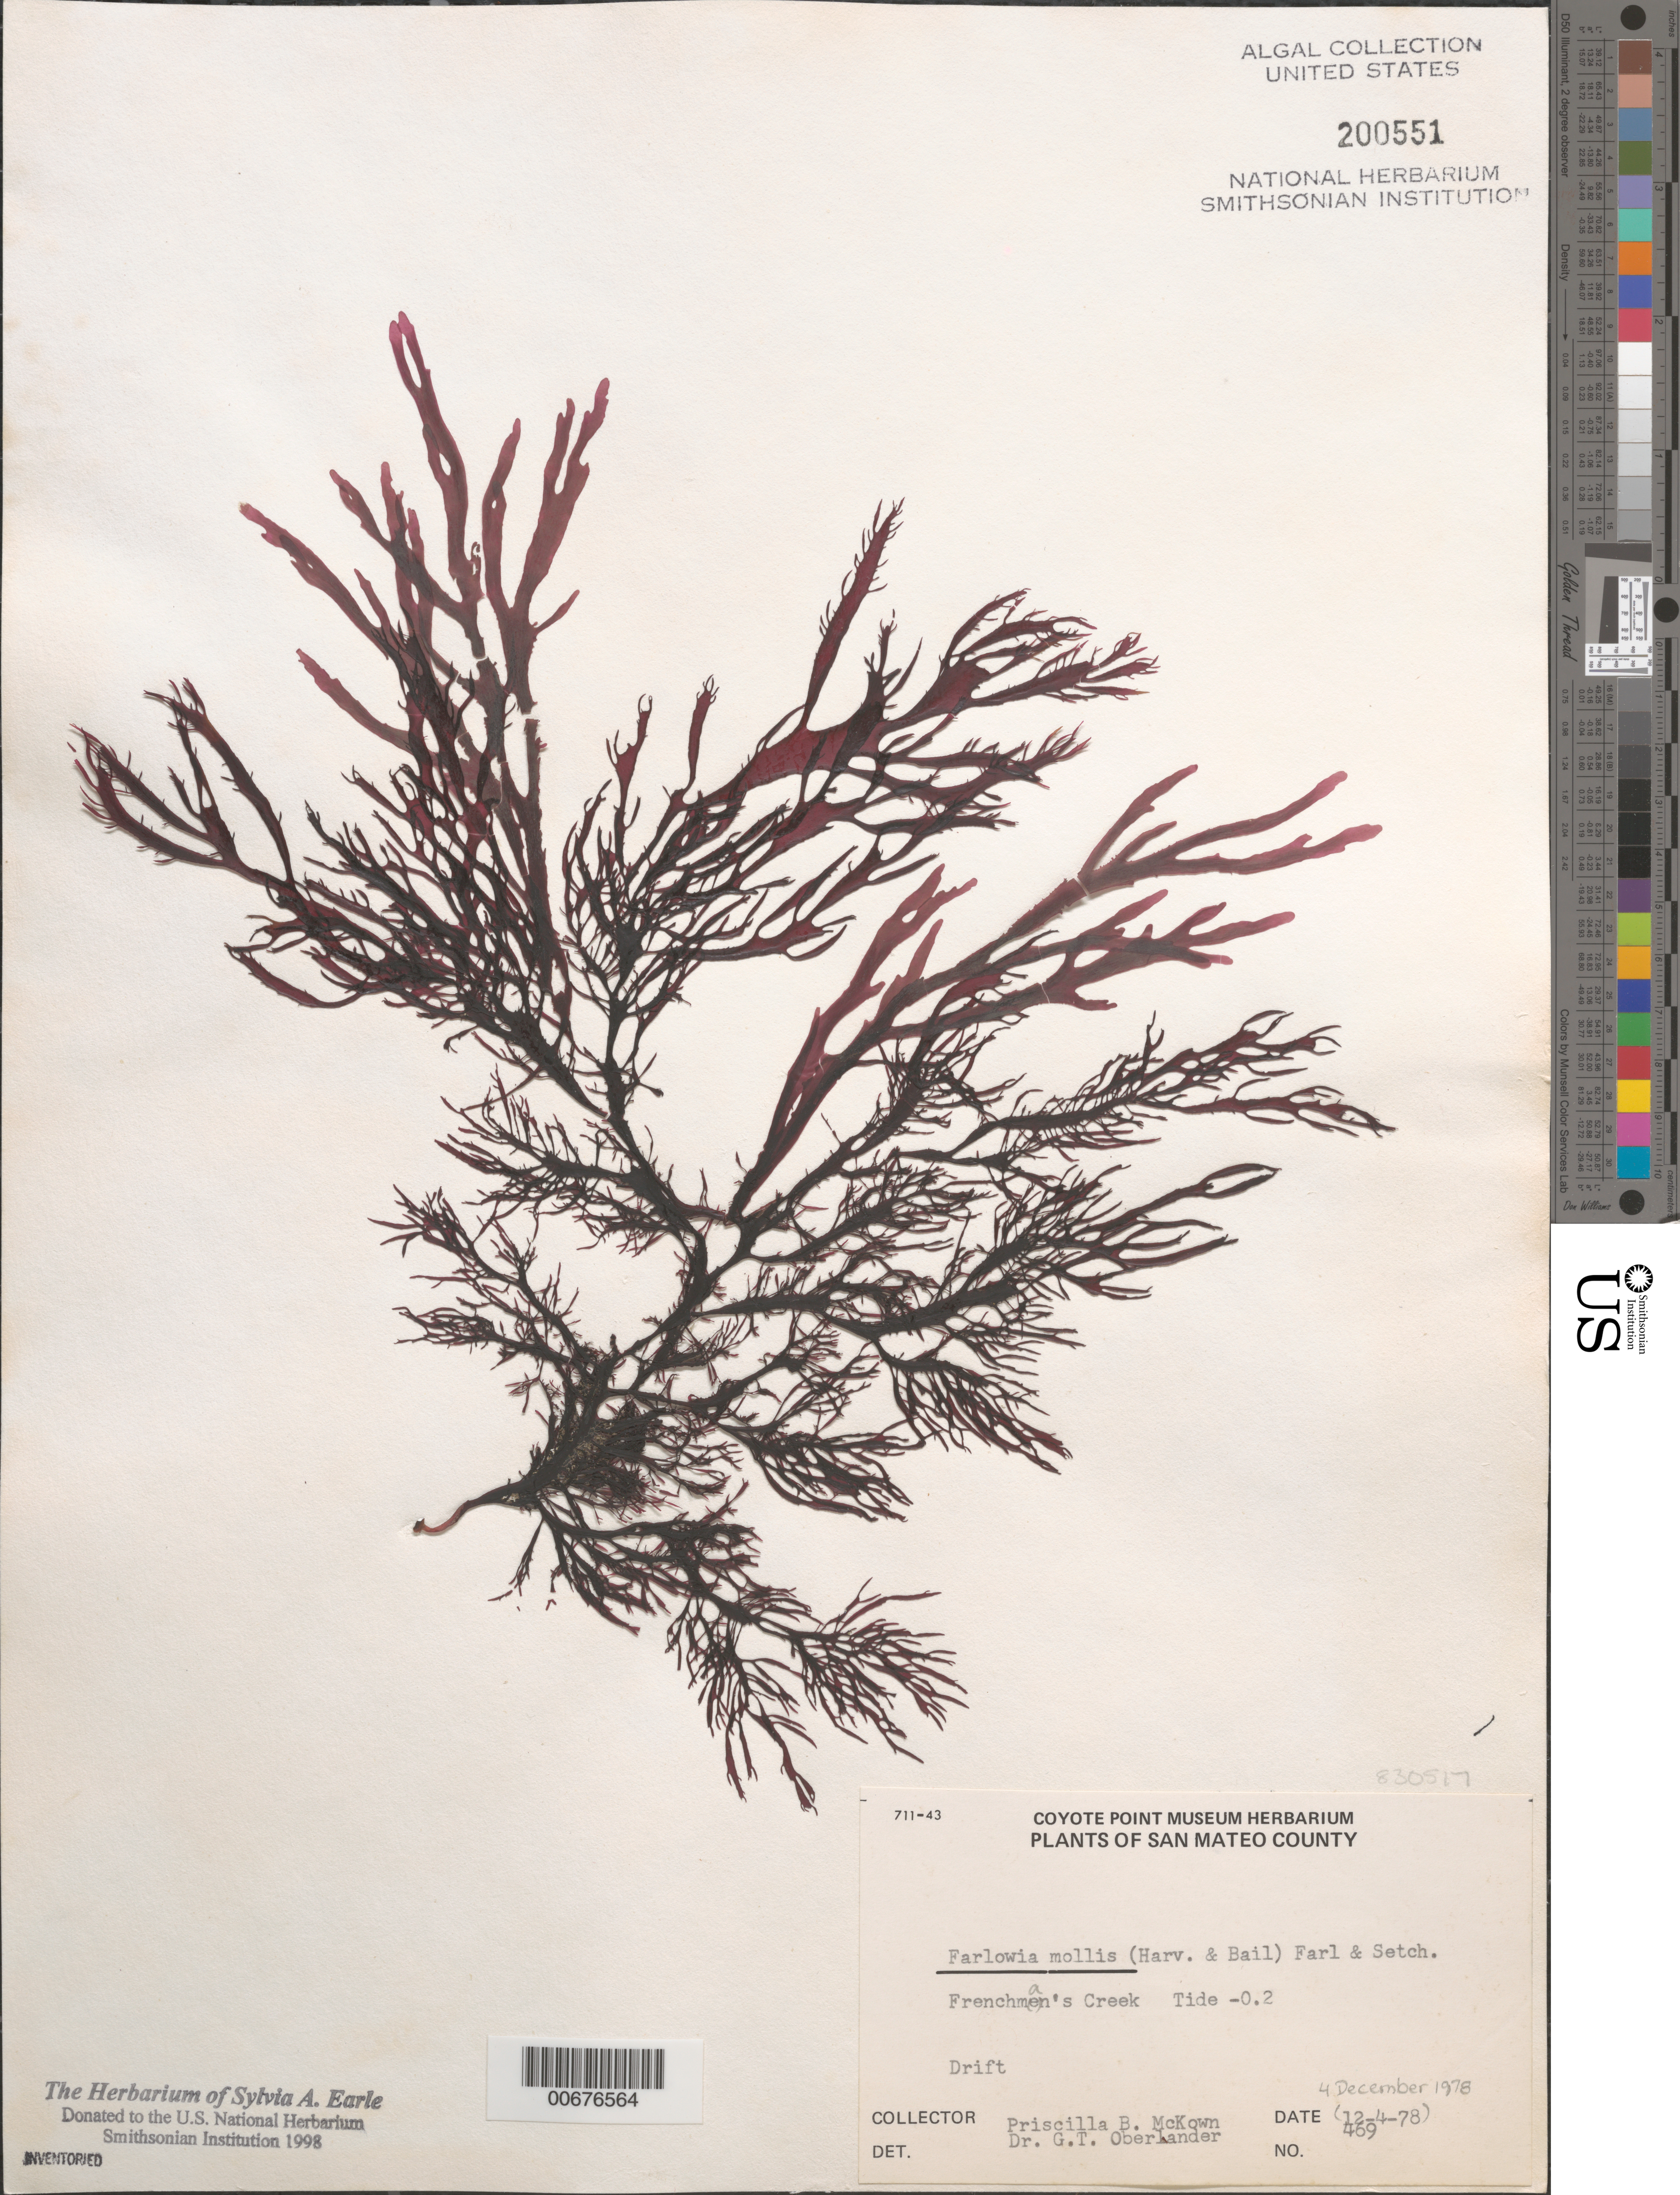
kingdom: Plantae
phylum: Rhodophyta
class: Florideophyceae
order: Gigartinales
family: Dumontiaceae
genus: Farlowia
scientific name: Farlowia mollis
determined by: Oberlander, G. T.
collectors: P. McKown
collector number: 469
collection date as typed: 04 Dec 1978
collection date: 1978-12-04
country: United States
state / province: California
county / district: San Mateo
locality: Frenchman's Creek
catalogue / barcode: US 200551